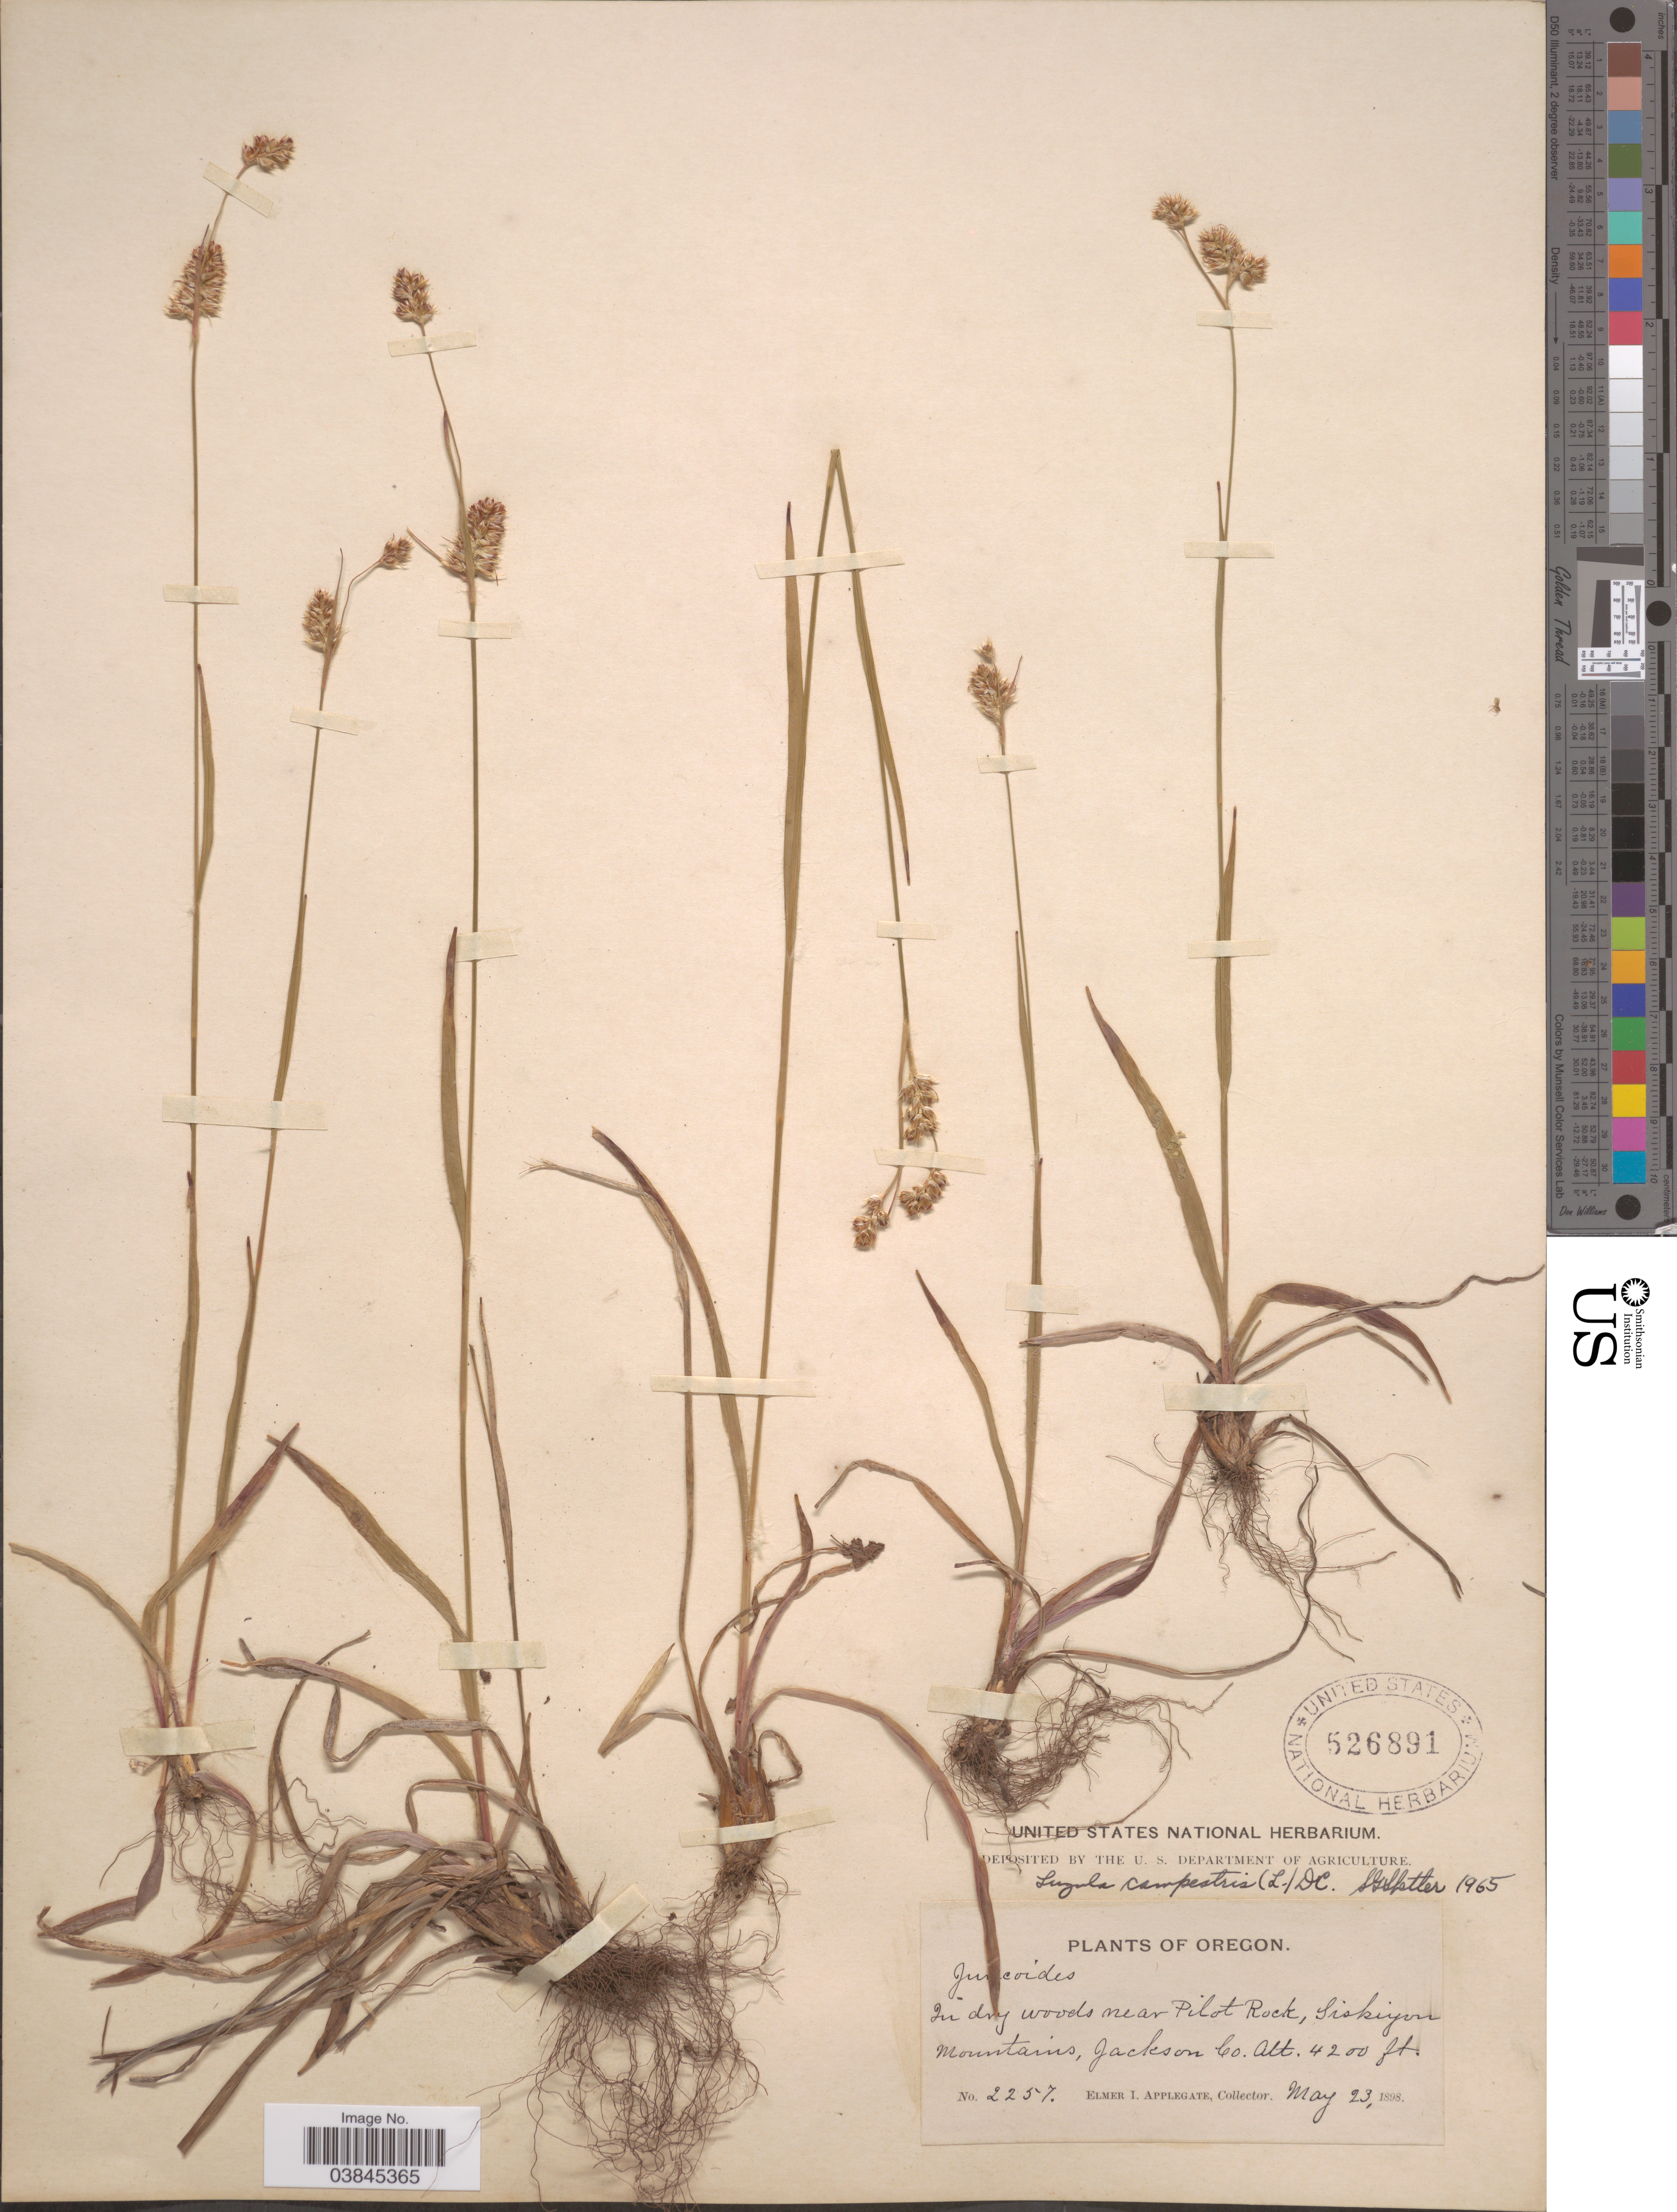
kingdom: Plantae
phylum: Tracheophyta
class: Liliopsida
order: Poales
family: Juncaceae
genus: Luzula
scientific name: Luzula campestris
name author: (L.) DC.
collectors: E. I. Applegate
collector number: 2257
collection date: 1898-05-23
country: United States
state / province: Oregon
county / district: Jackson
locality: Near Pilot Rock, Siskiyou Mountains, Jackson Co.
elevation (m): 1280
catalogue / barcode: US 526891